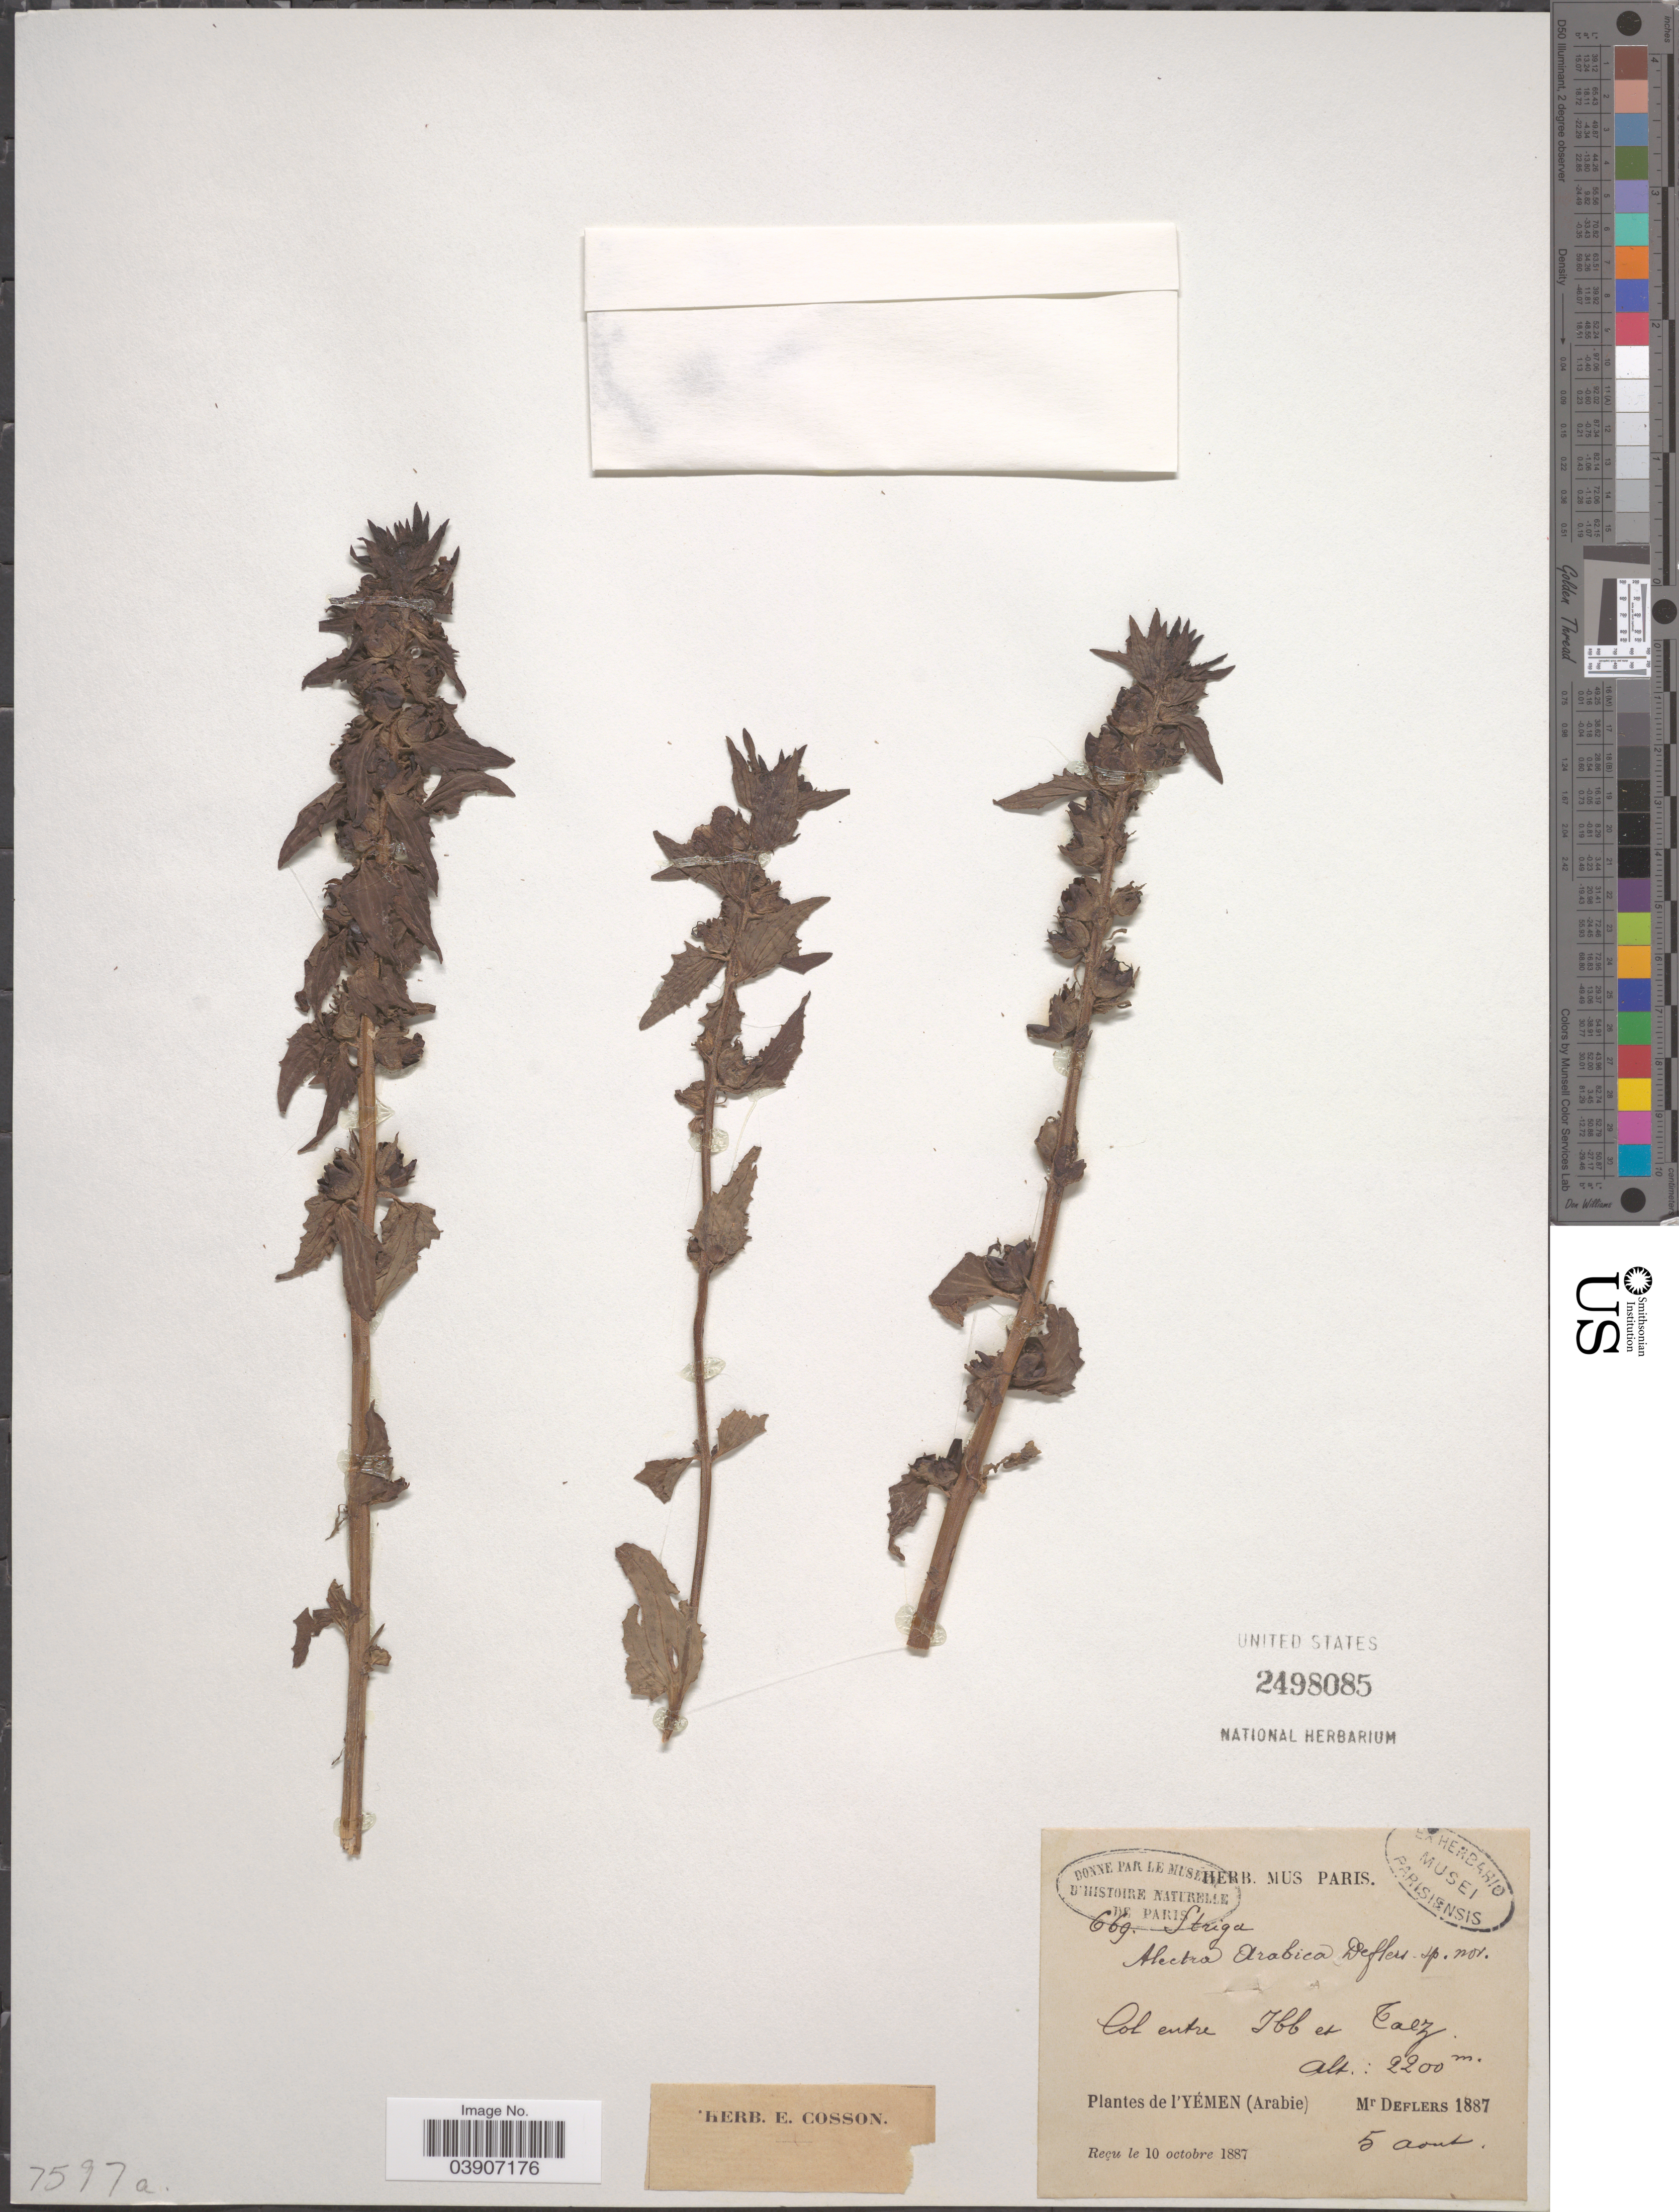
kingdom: Plantae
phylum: Tracheophyta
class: Magnoliopsida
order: Lamiales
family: Orobanchaceae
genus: Alectra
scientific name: Alectra arabica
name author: Deflers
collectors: -. Deflers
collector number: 669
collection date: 1887-08-05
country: Yemen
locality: Col entre Ibb et Taez.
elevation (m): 2200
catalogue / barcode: US 2498085